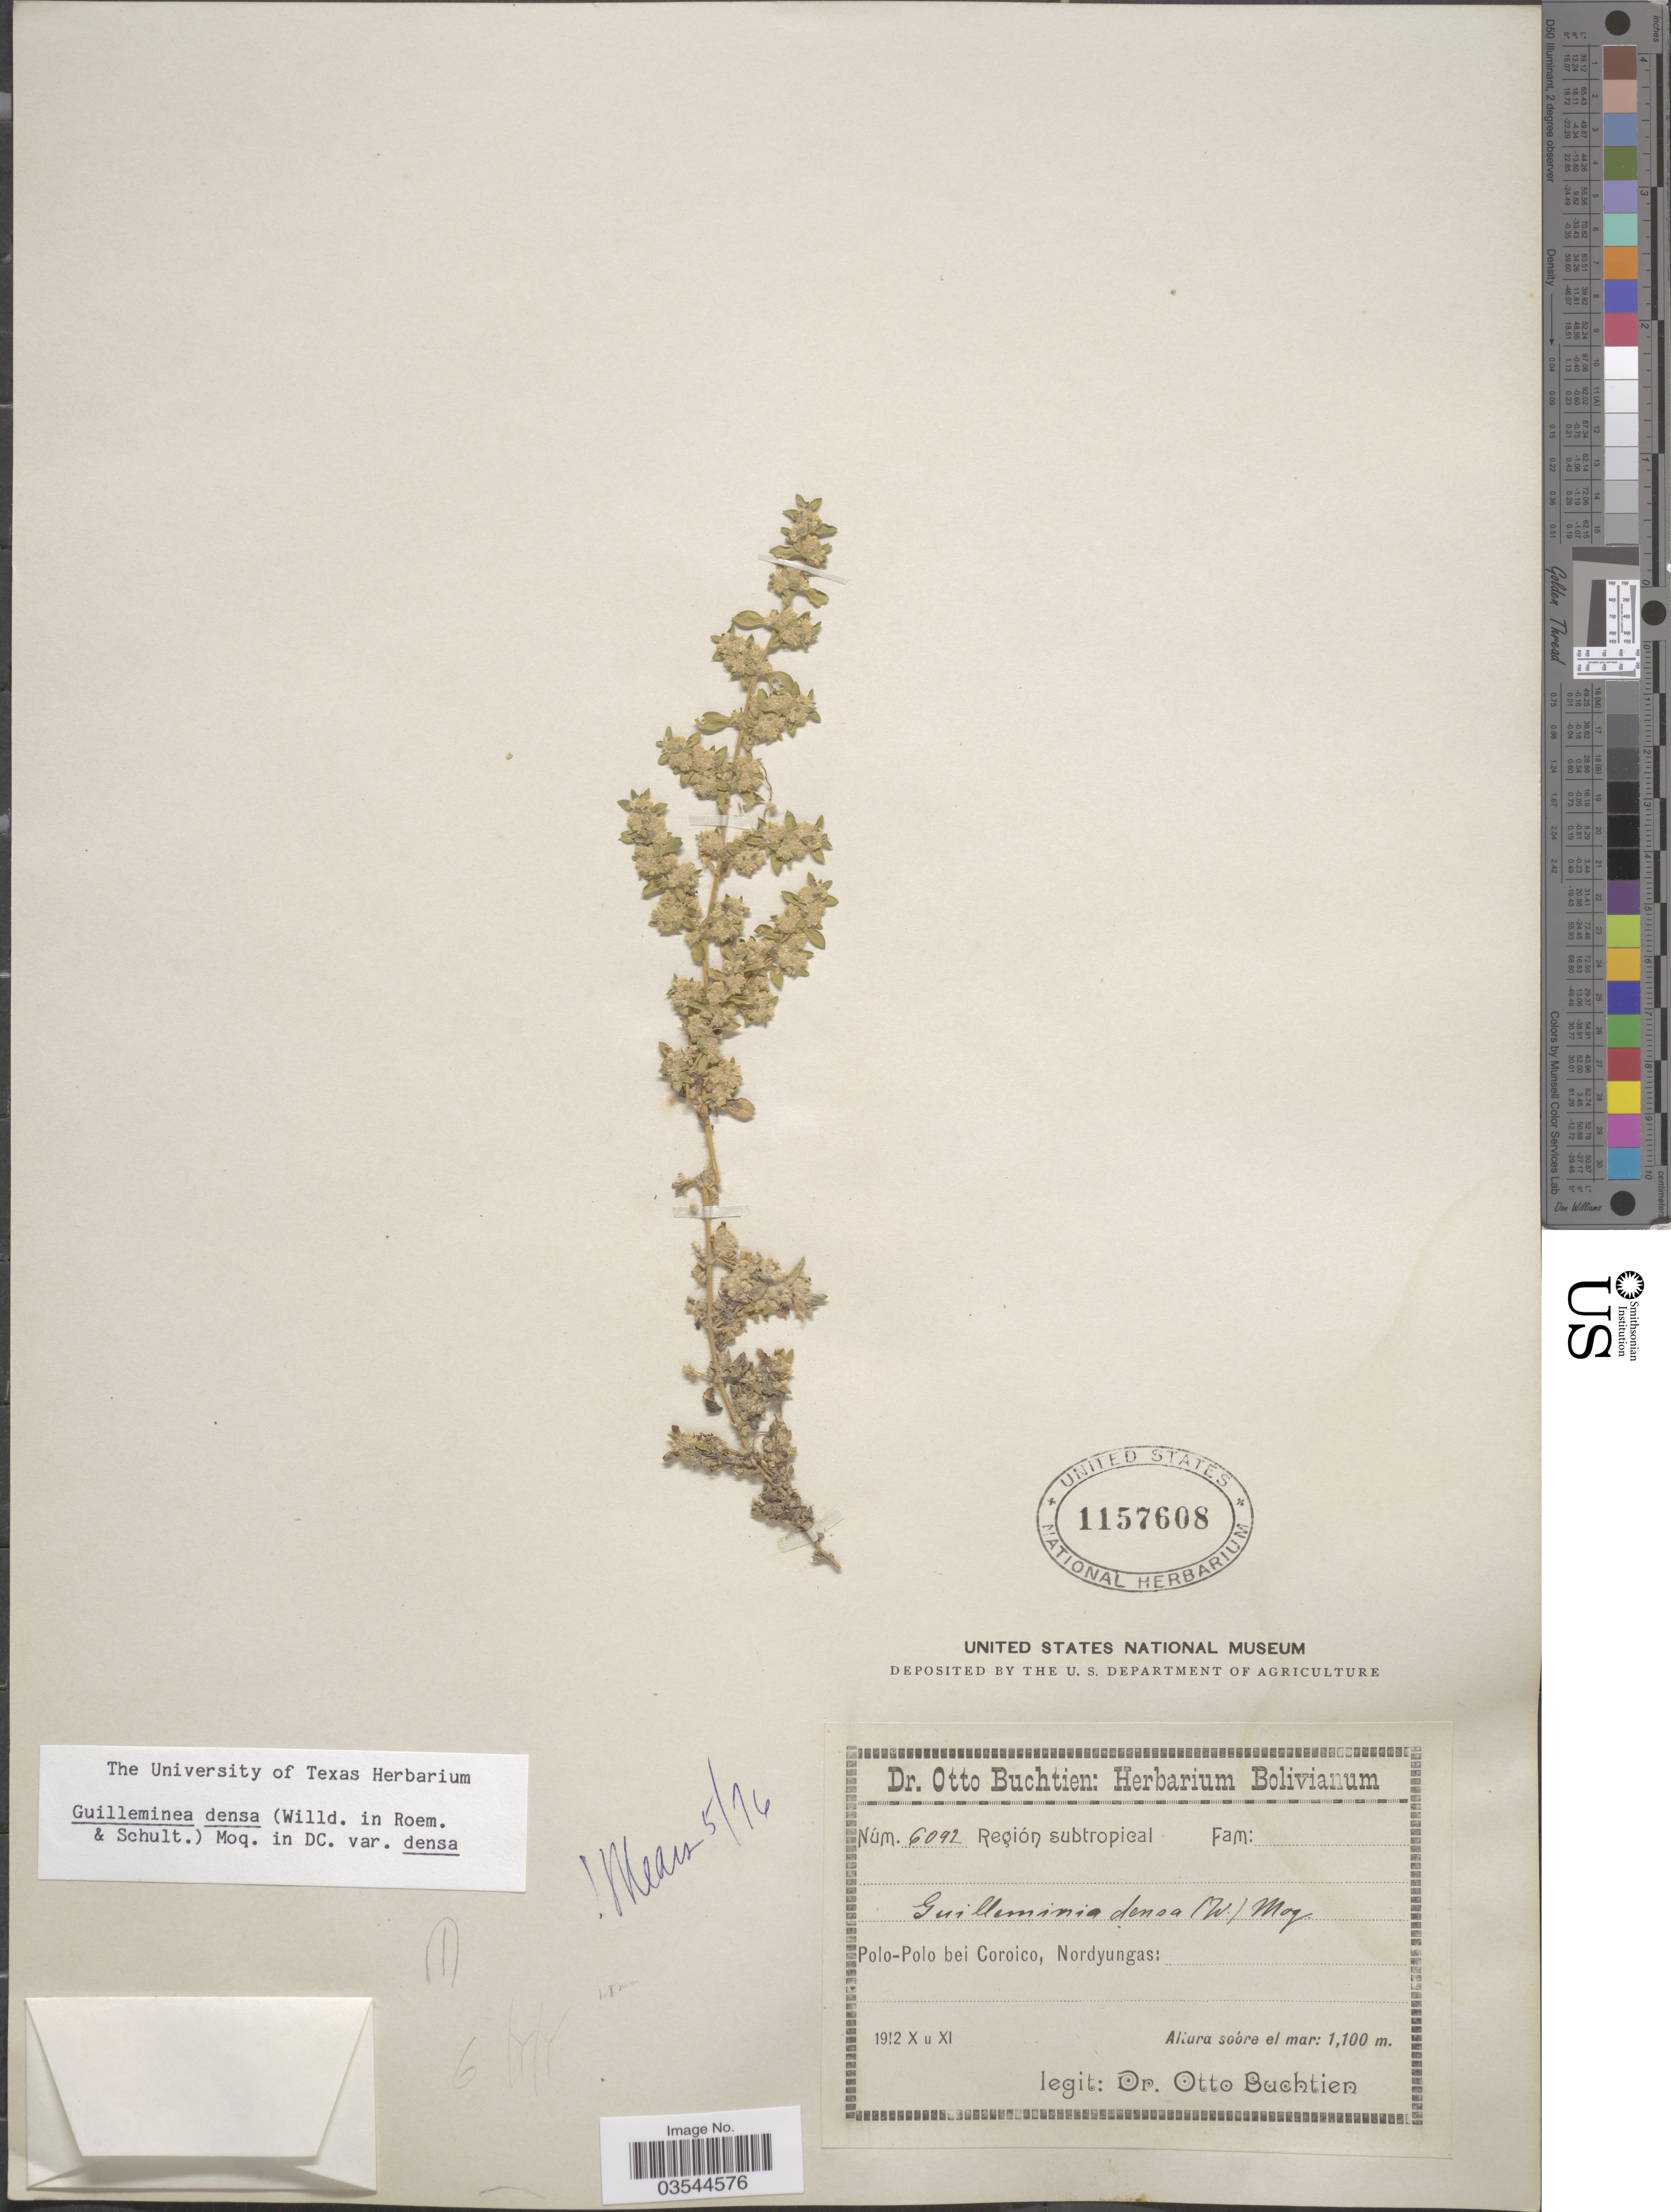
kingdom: Plantae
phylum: Tracheophyta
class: Magnoliopsida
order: Caryophyllales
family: Amaranthaceae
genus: Guilleminea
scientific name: Guilleminea densa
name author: (Humb. & Bonpl. ex Schult.) Moq.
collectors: O. Buchtien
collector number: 6092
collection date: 1912-10/1912-11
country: Bolivia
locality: Región subtropical. Polo-Polo bei Coroico, Nordyungas.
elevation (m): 1100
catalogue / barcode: US 1157608